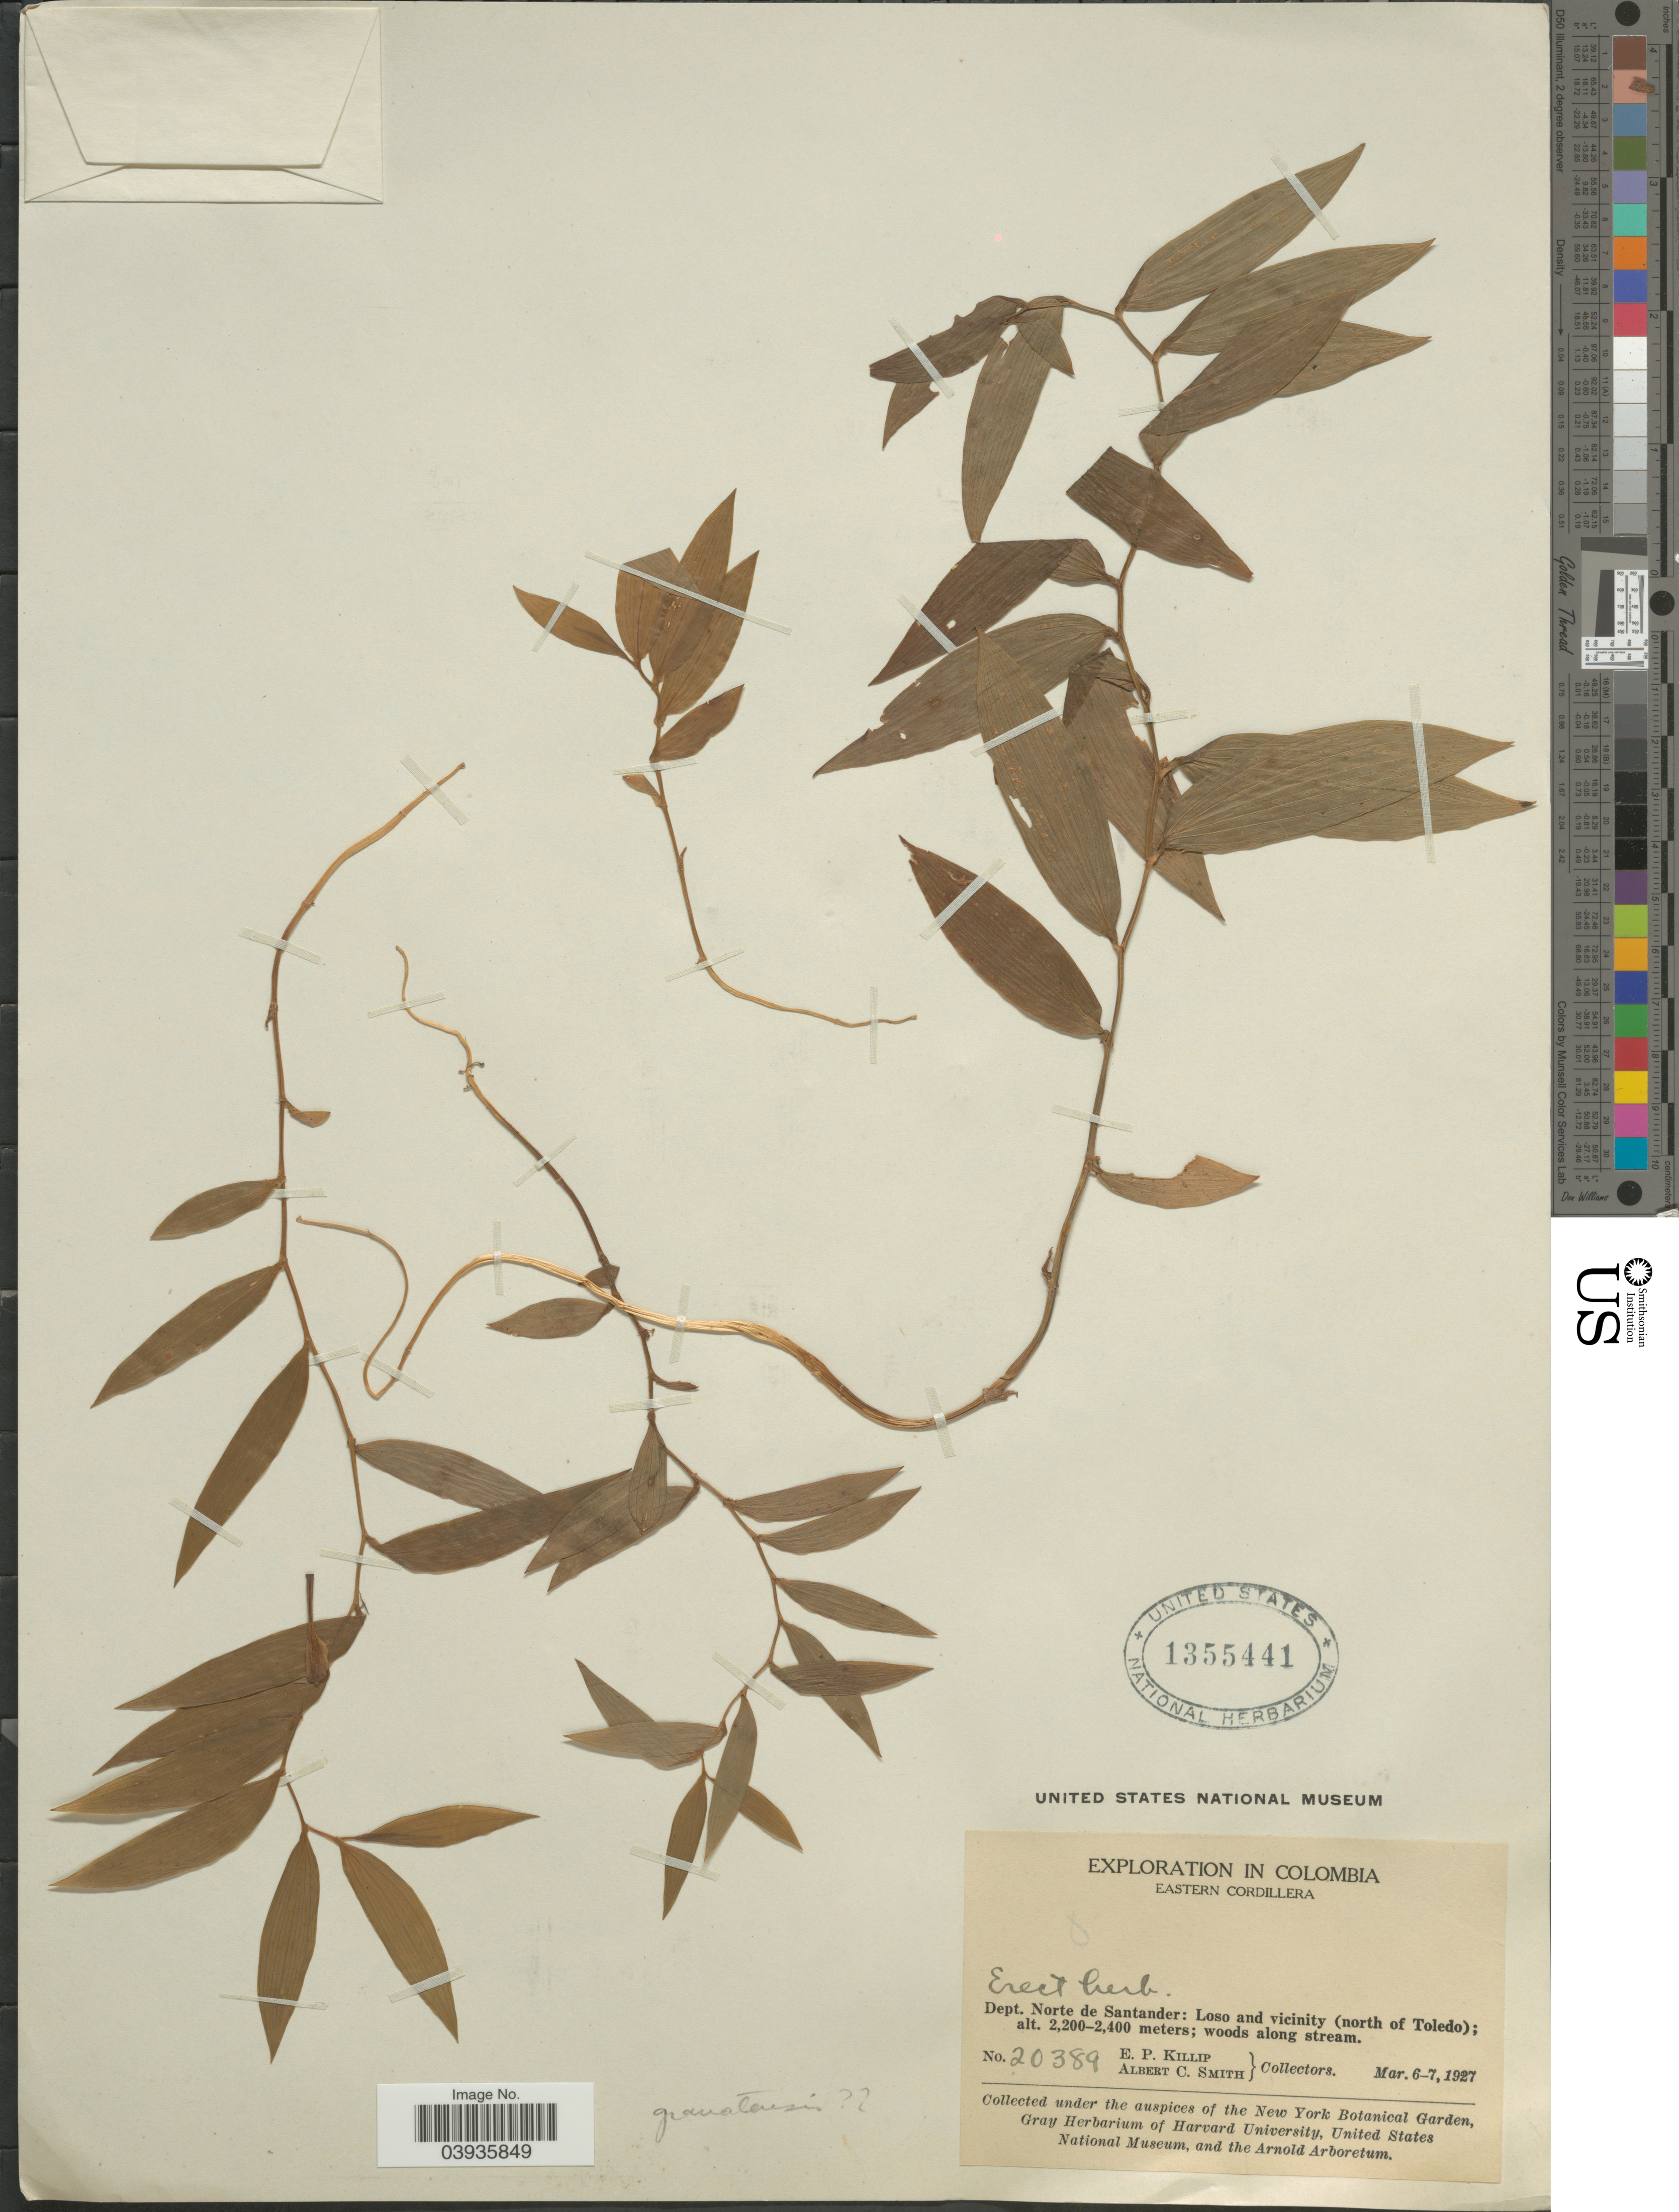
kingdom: Plantae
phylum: Tracheophyta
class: Liliopsida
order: Liliales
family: Alstroemeriaceae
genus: Bomarea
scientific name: Bomarea granatensis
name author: M. Roem.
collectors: E. P. Killip & A. C. Smith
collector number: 20389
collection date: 1927-03-06/1927-03-07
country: Colombia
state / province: Norte de Santander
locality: Eastern Cordillera. Dept. Norte de Santander: Loso and vicinity (north of Toledo).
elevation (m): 2200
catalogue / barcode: US 1355441